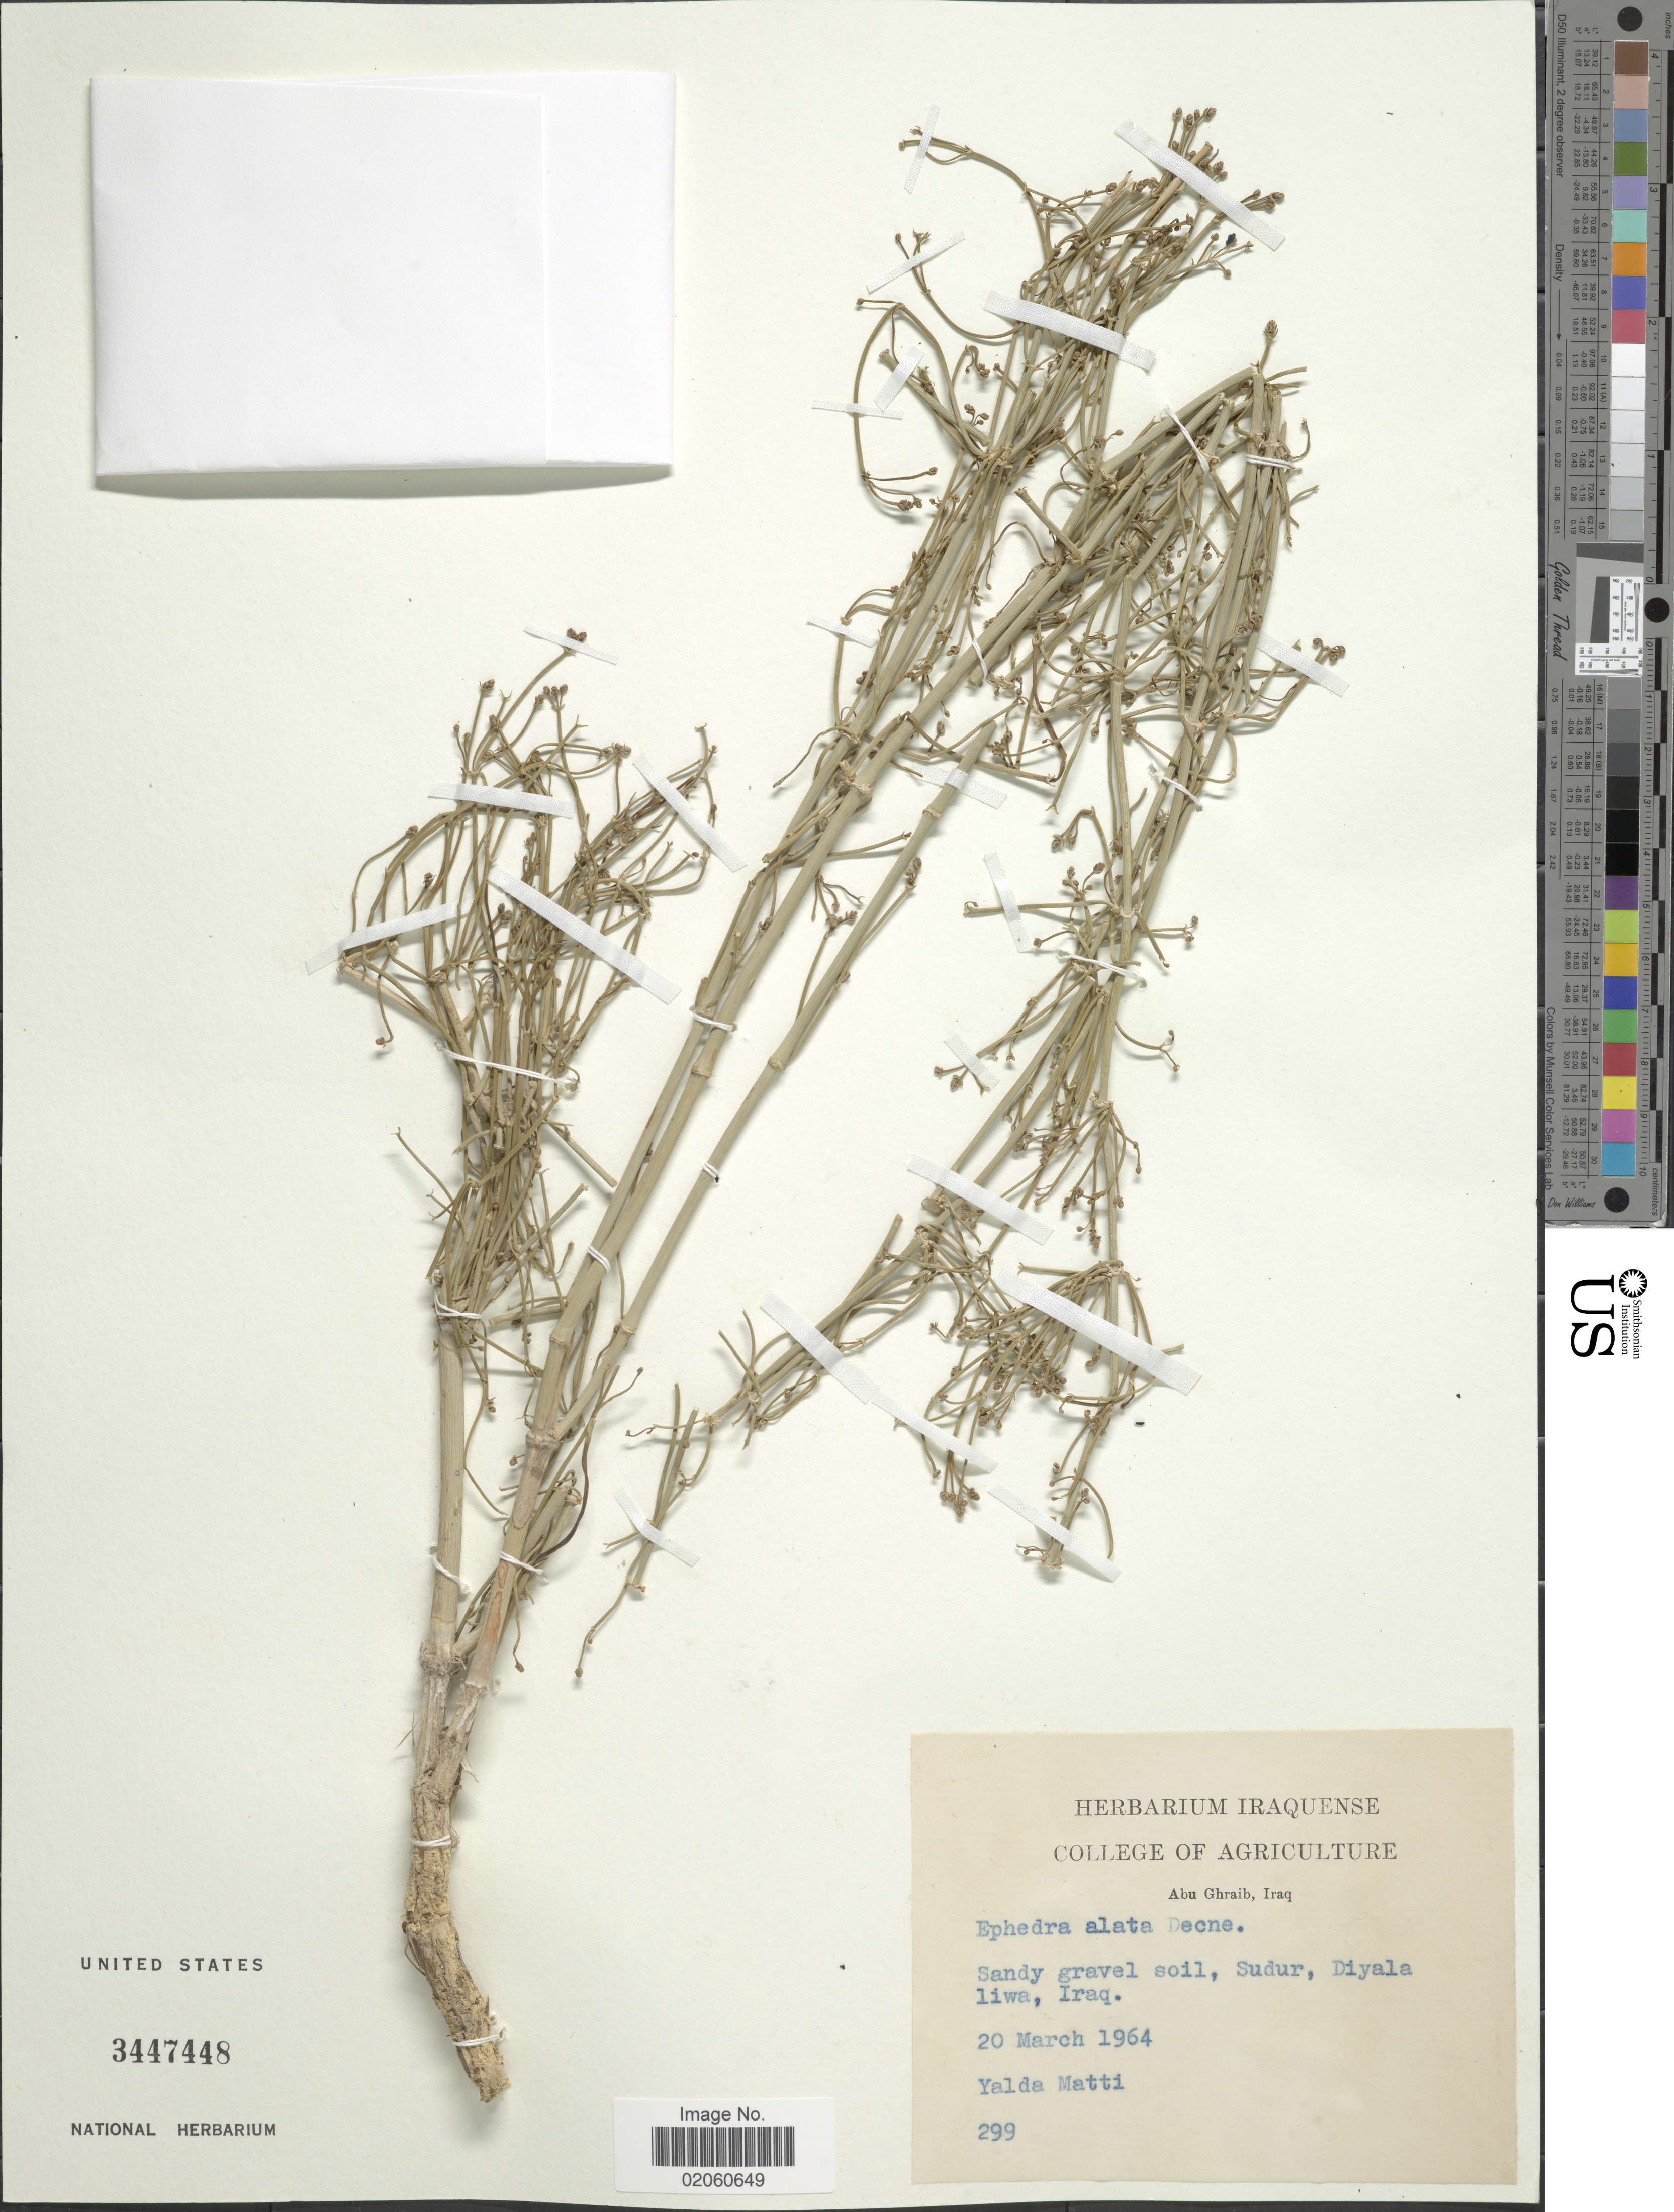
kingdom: Plantae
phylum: Tracheophyta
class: Gnetopsida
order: Ephedrales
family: Ephedraceae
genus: Ephedra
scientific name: Ephedra alata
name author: Decne.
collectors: Y. Matti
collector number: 299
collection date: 1964-03-20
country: Iraq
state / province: Diyala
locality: Sudur, liwa.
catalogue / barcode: US 3447448